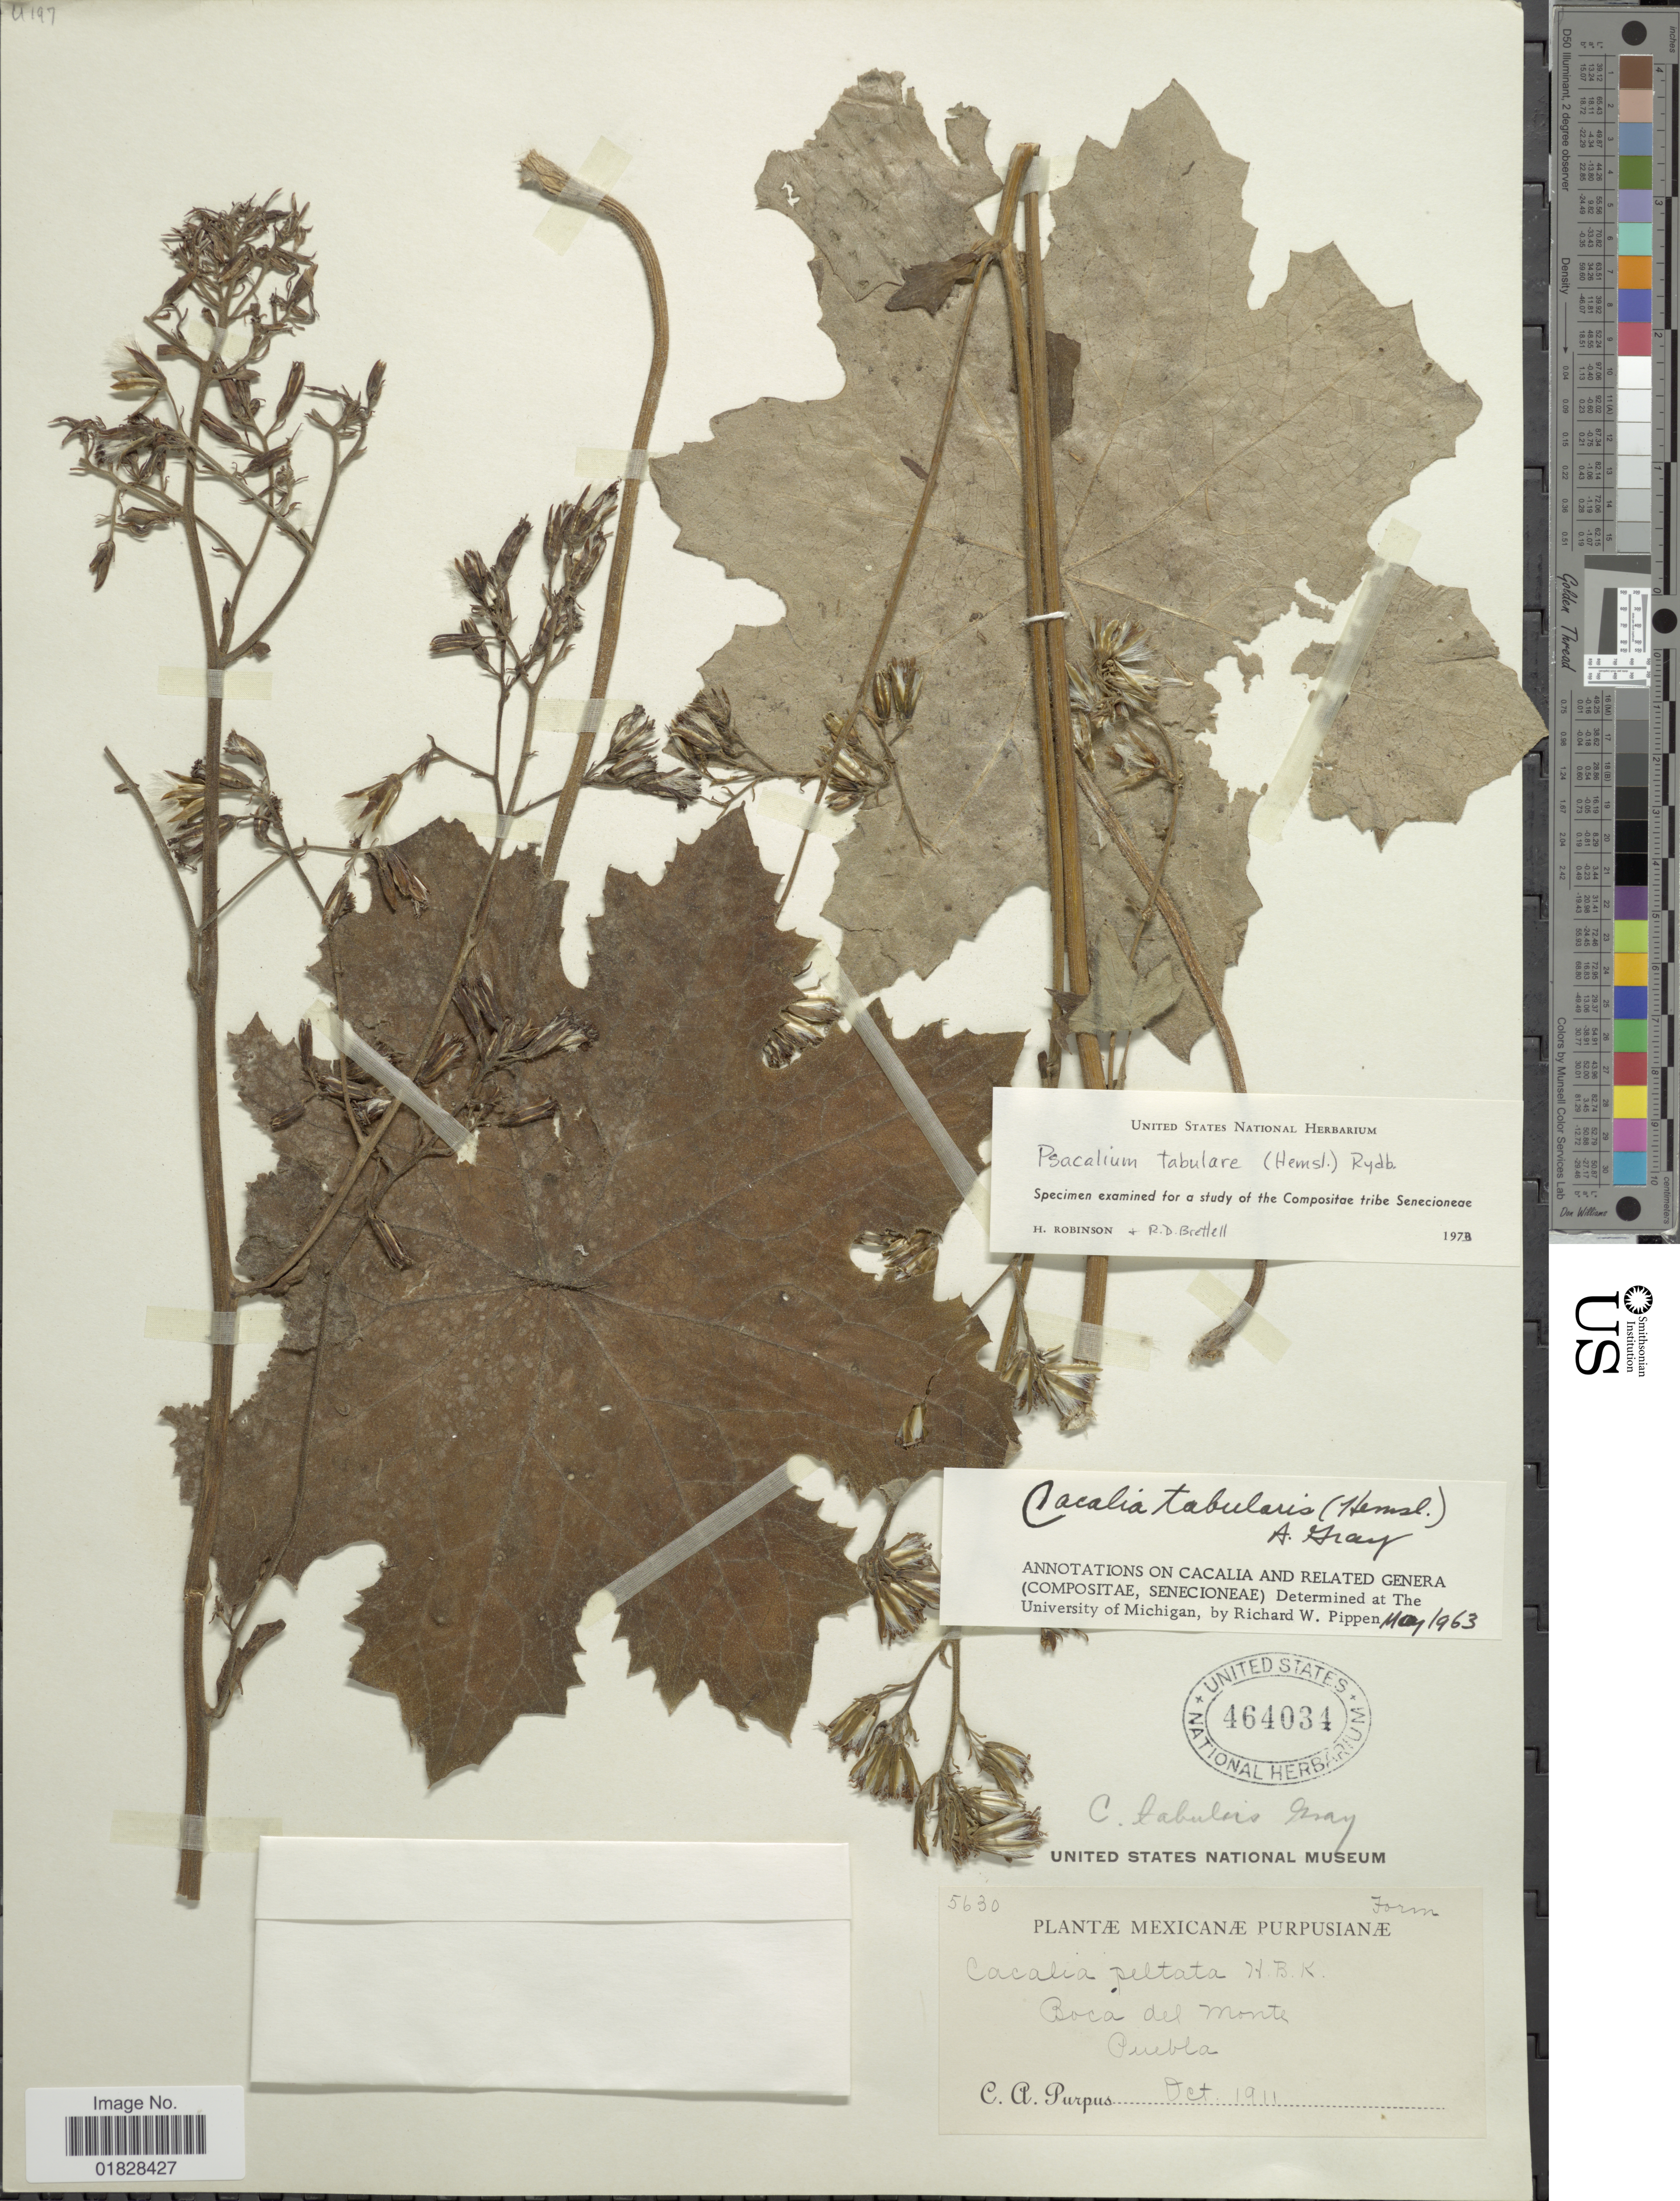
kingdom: Plantae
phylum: Tracheophyta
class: Magnoliopsida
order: Asterales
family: Asteraceae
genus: Psacalium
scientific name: Psacalium tabulare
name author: (Hemsl.) Rydb.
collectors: C. A. Purpus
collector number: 5630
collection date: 1911-10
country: Mexico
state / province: Puebla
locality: Boca del Monte. Puebla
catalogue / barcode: US 464034